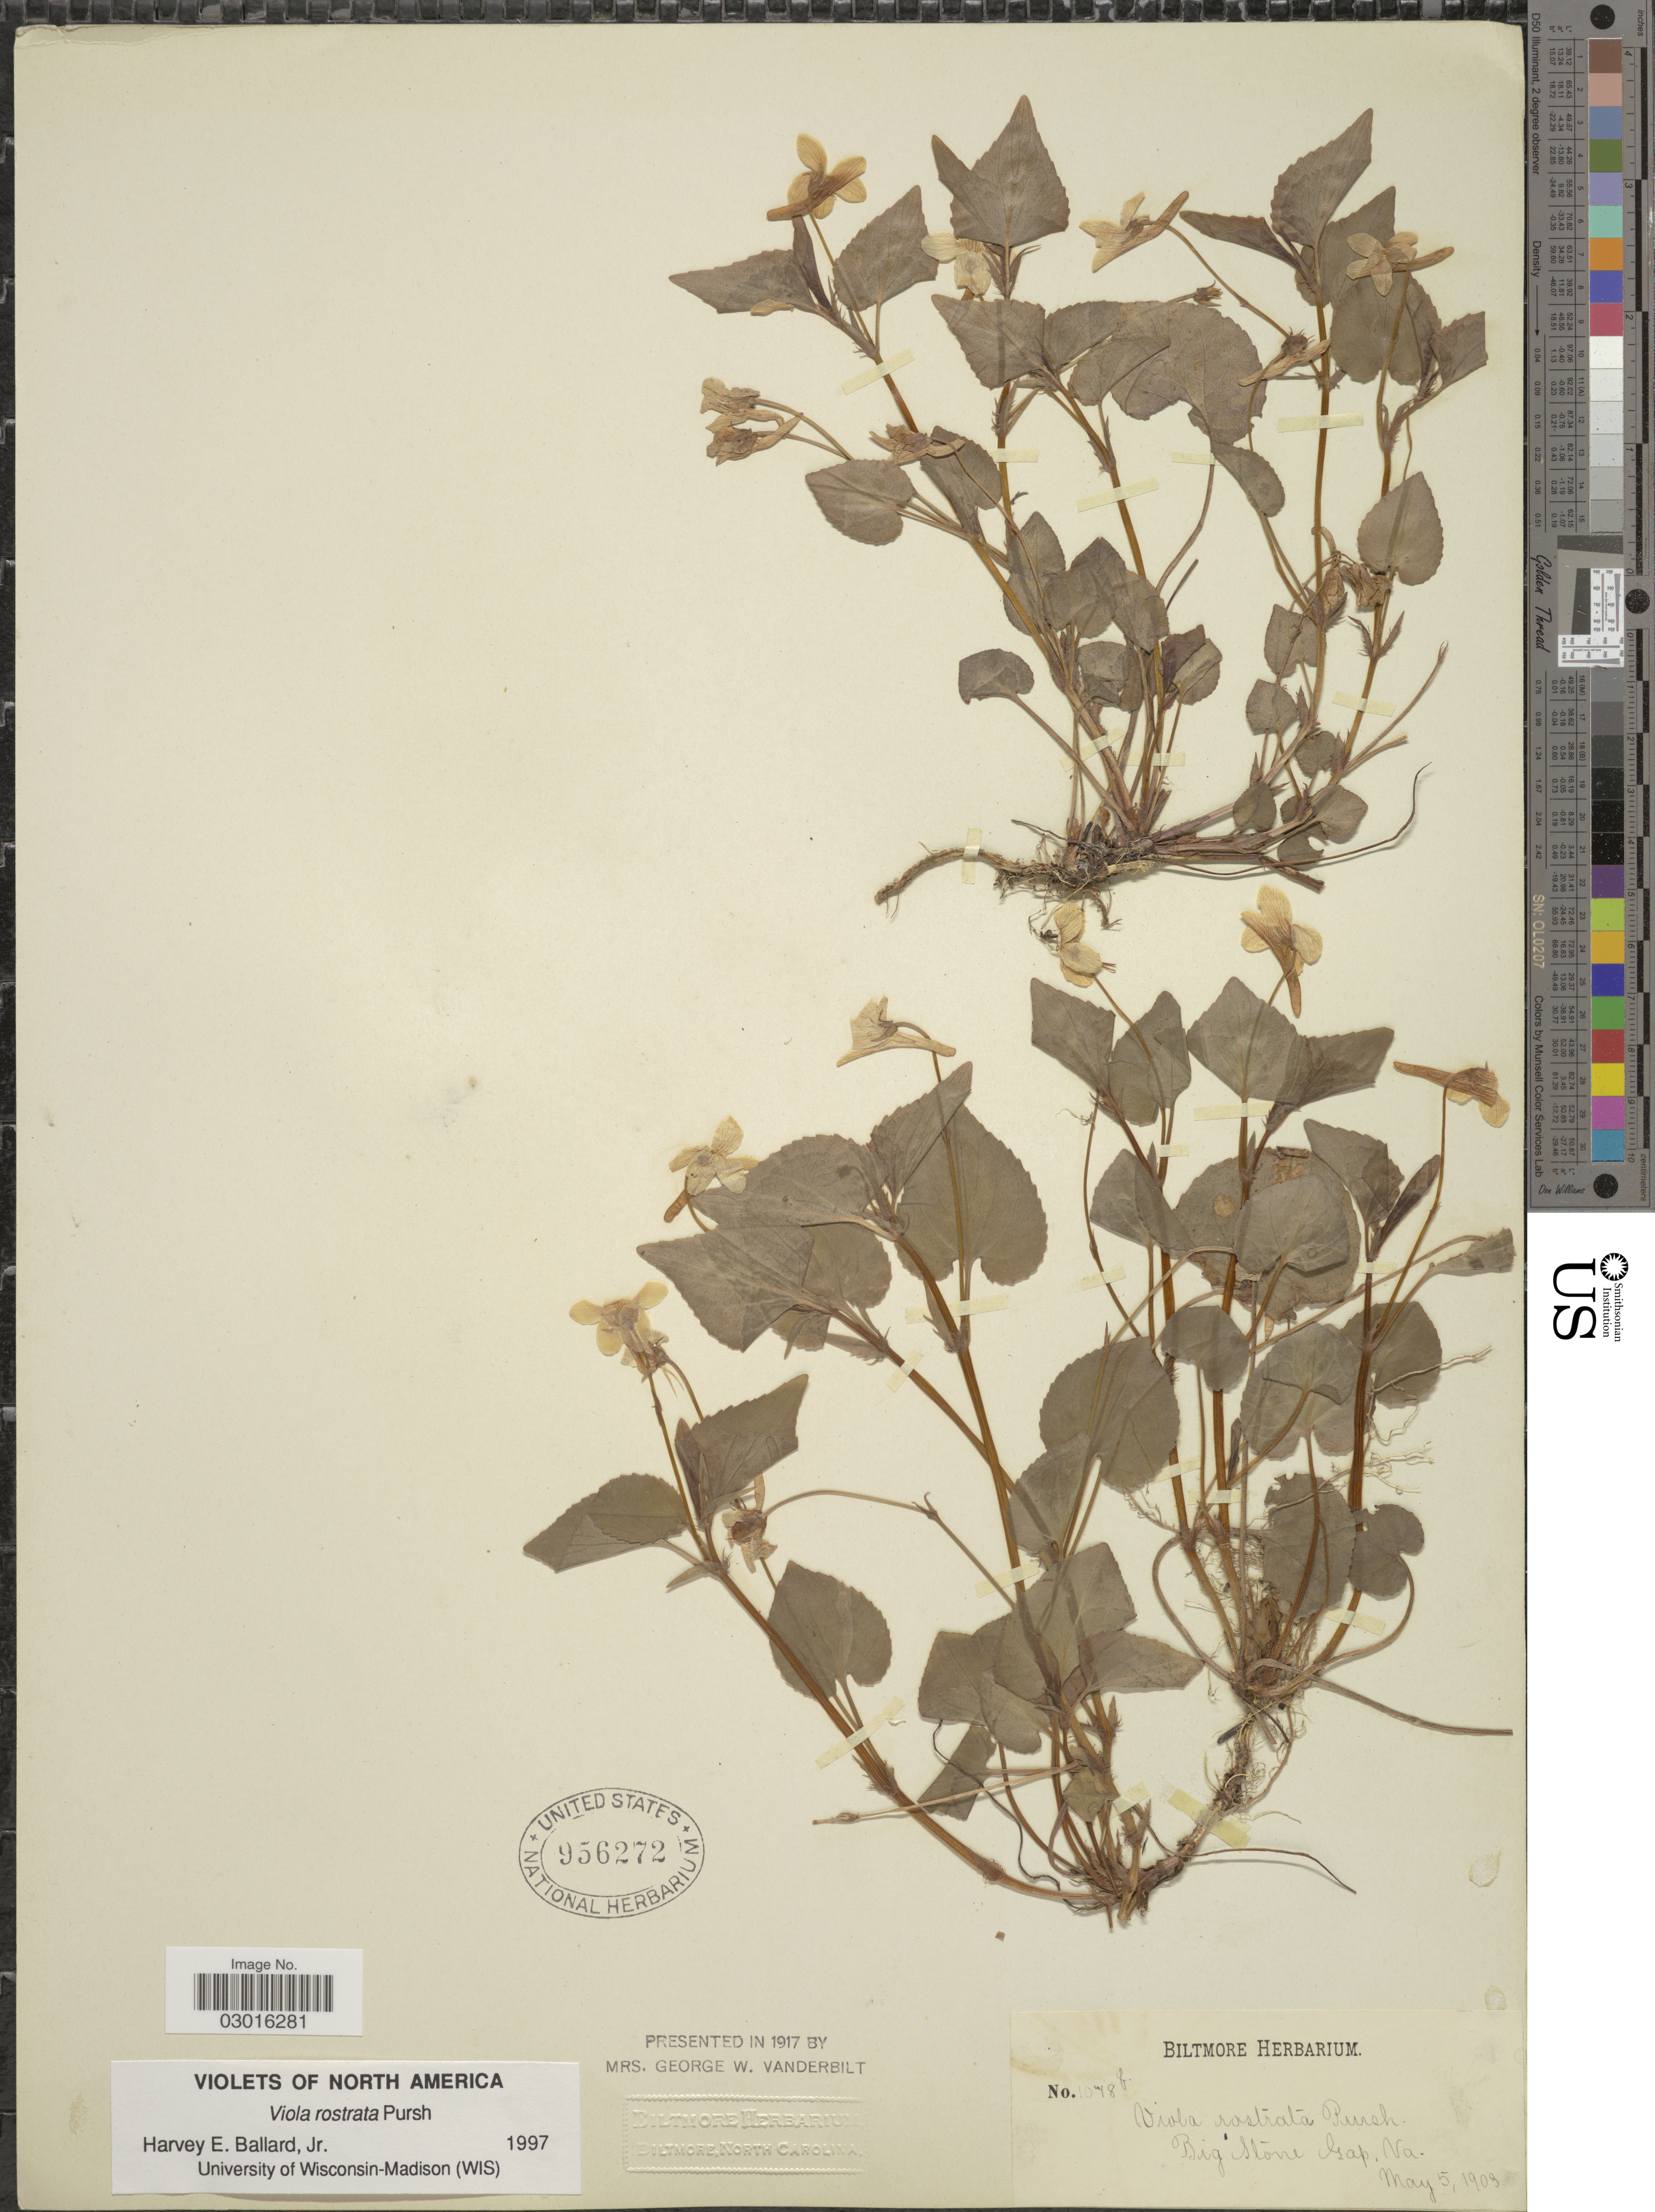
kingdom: Plantae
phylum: Tracheophyta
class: Magnoliopsida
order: Malpighiales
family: Violaceae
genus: Viola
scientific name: Viola rostrata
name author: Pursh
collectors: ex herb. Biltmore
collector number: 1078b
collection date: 1903-05-05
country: United States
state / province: Virginia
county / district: Wise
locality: Big Stone Isap.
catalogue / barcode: US 956272